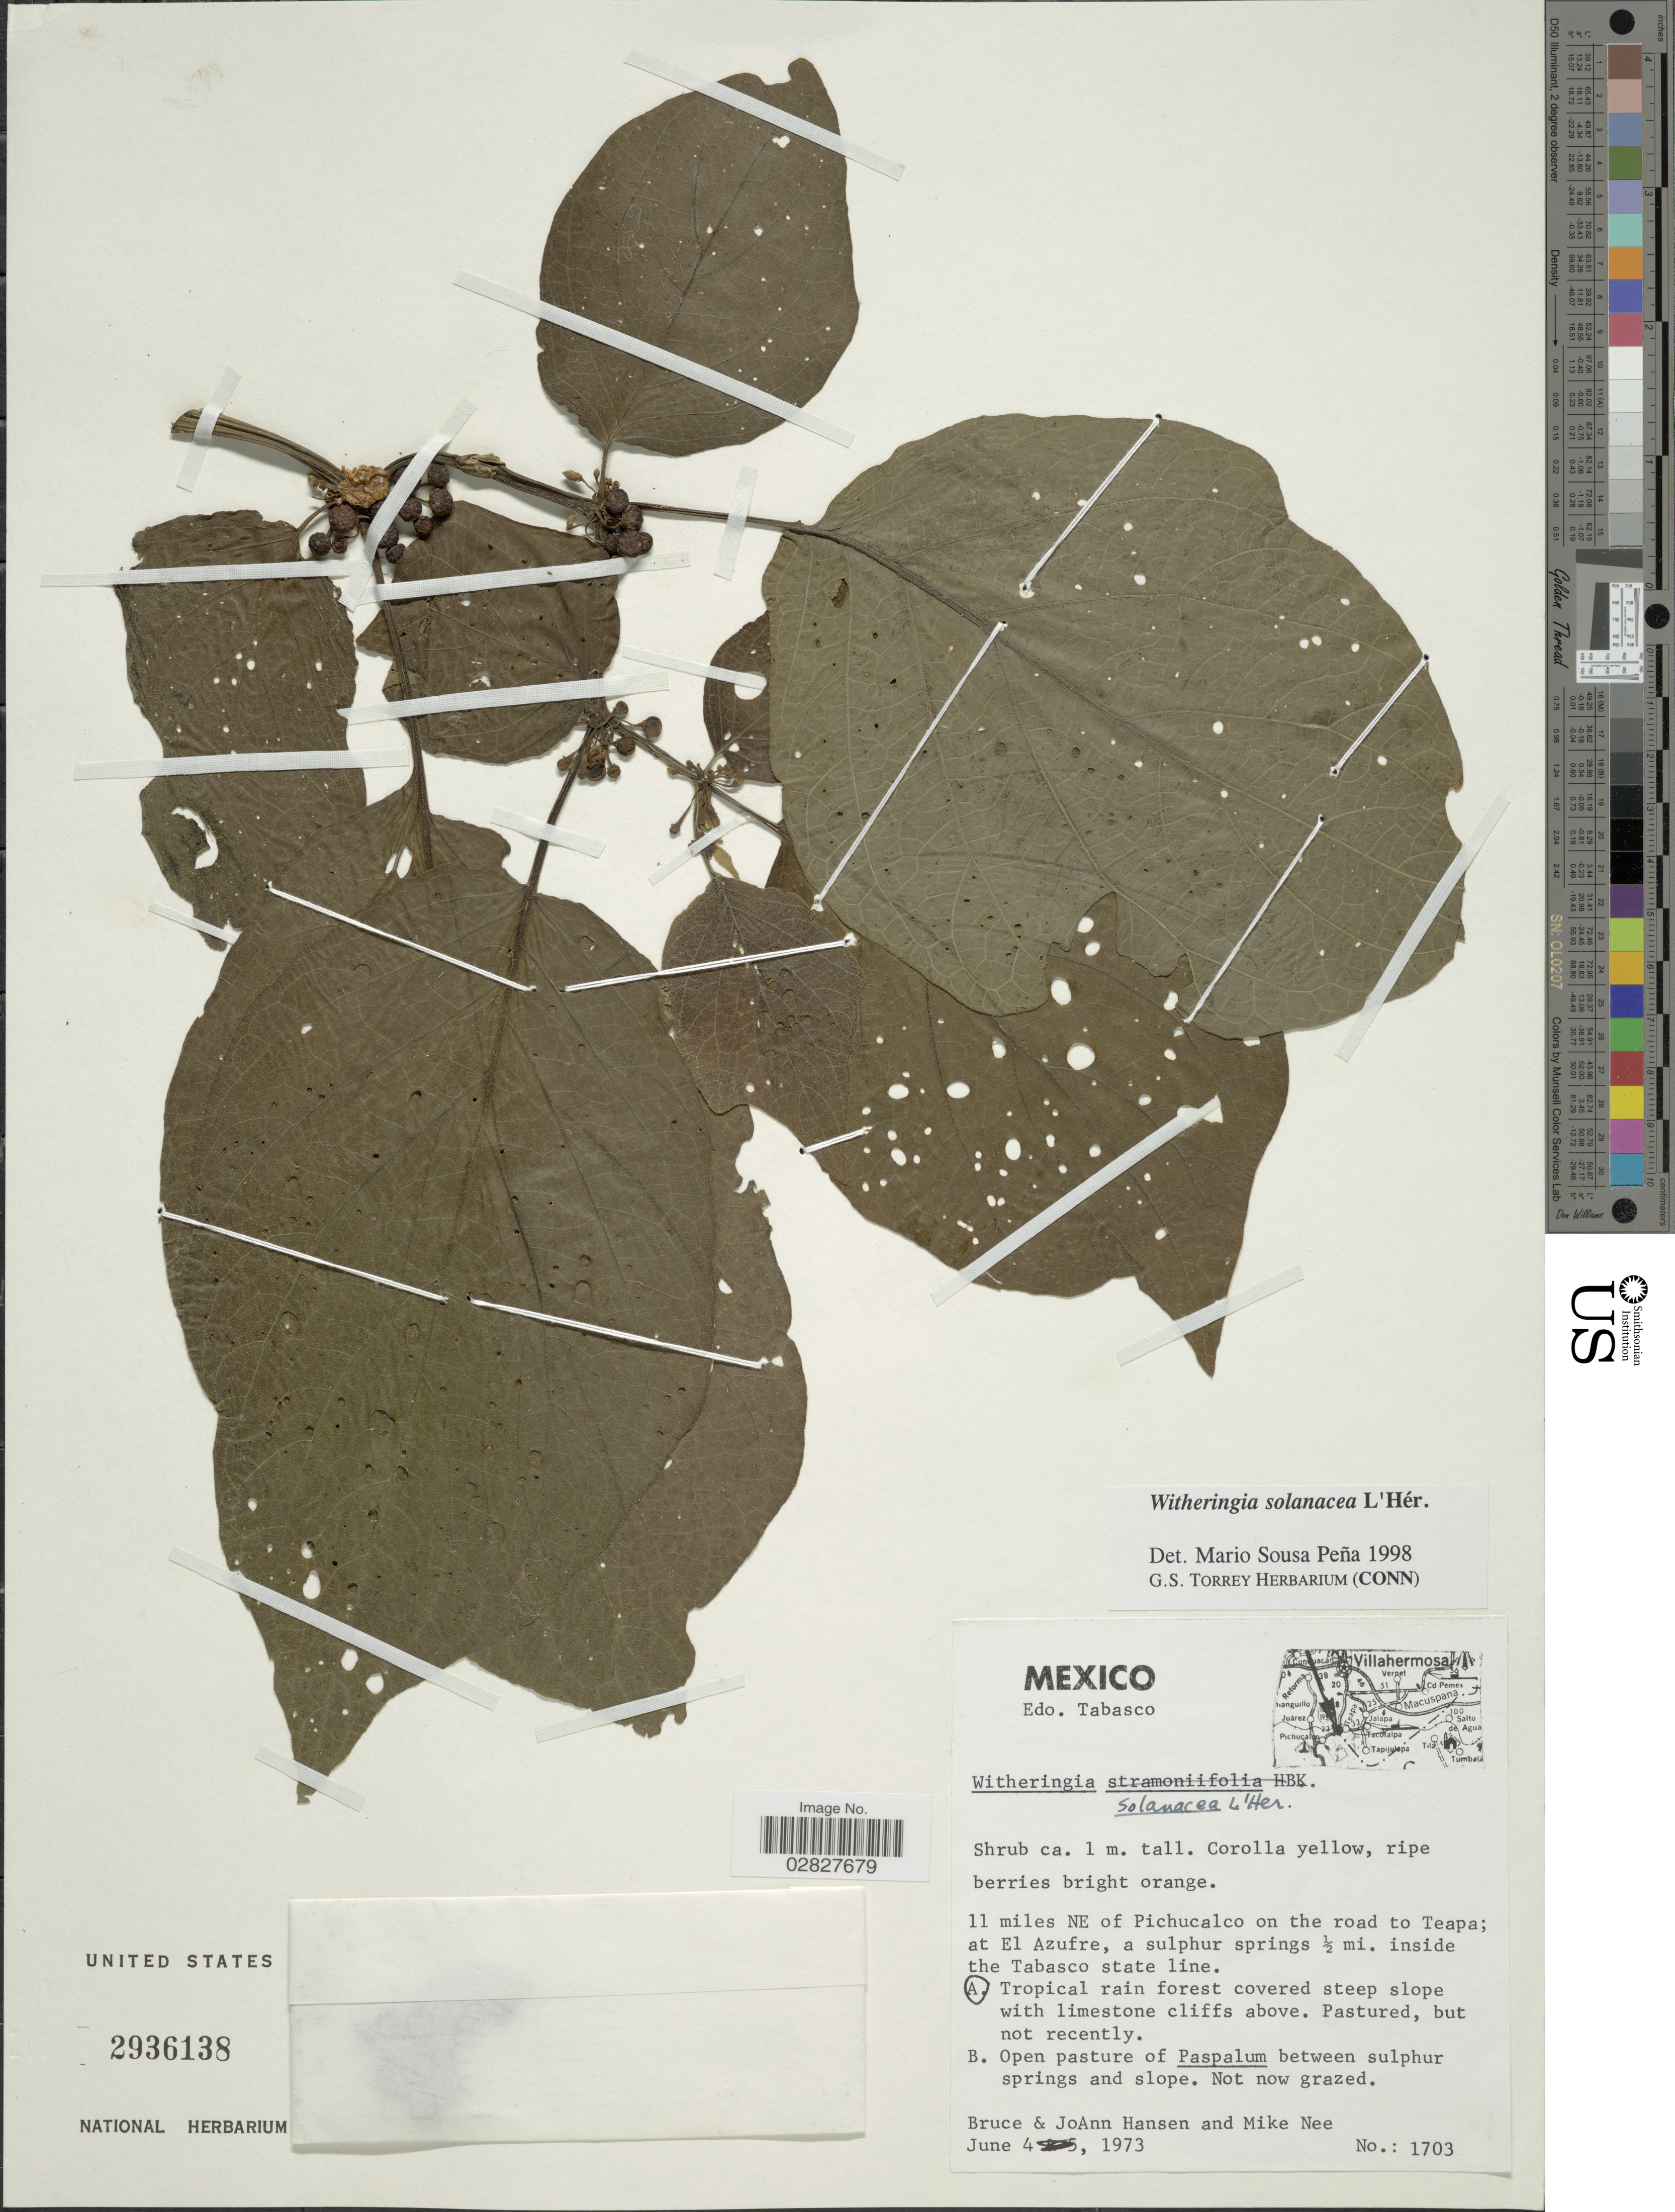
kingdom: Plantae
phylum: Tracheophyta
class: Magnoliopsida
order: Solanales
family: Solanaceae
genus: Witheringia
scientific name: Witheringia solanacea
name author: L'Hér.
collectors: B. Hansen, J. Hansen & M. Nee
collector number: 1703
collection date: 1973-06-04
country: Mexico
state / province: Tabasco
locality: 11 miles NE of Pichucalco on the road to Teapa; at El Azufre, a sulphur springs ½ mi. inside the Tabasco state line.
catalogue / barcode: US 2936138